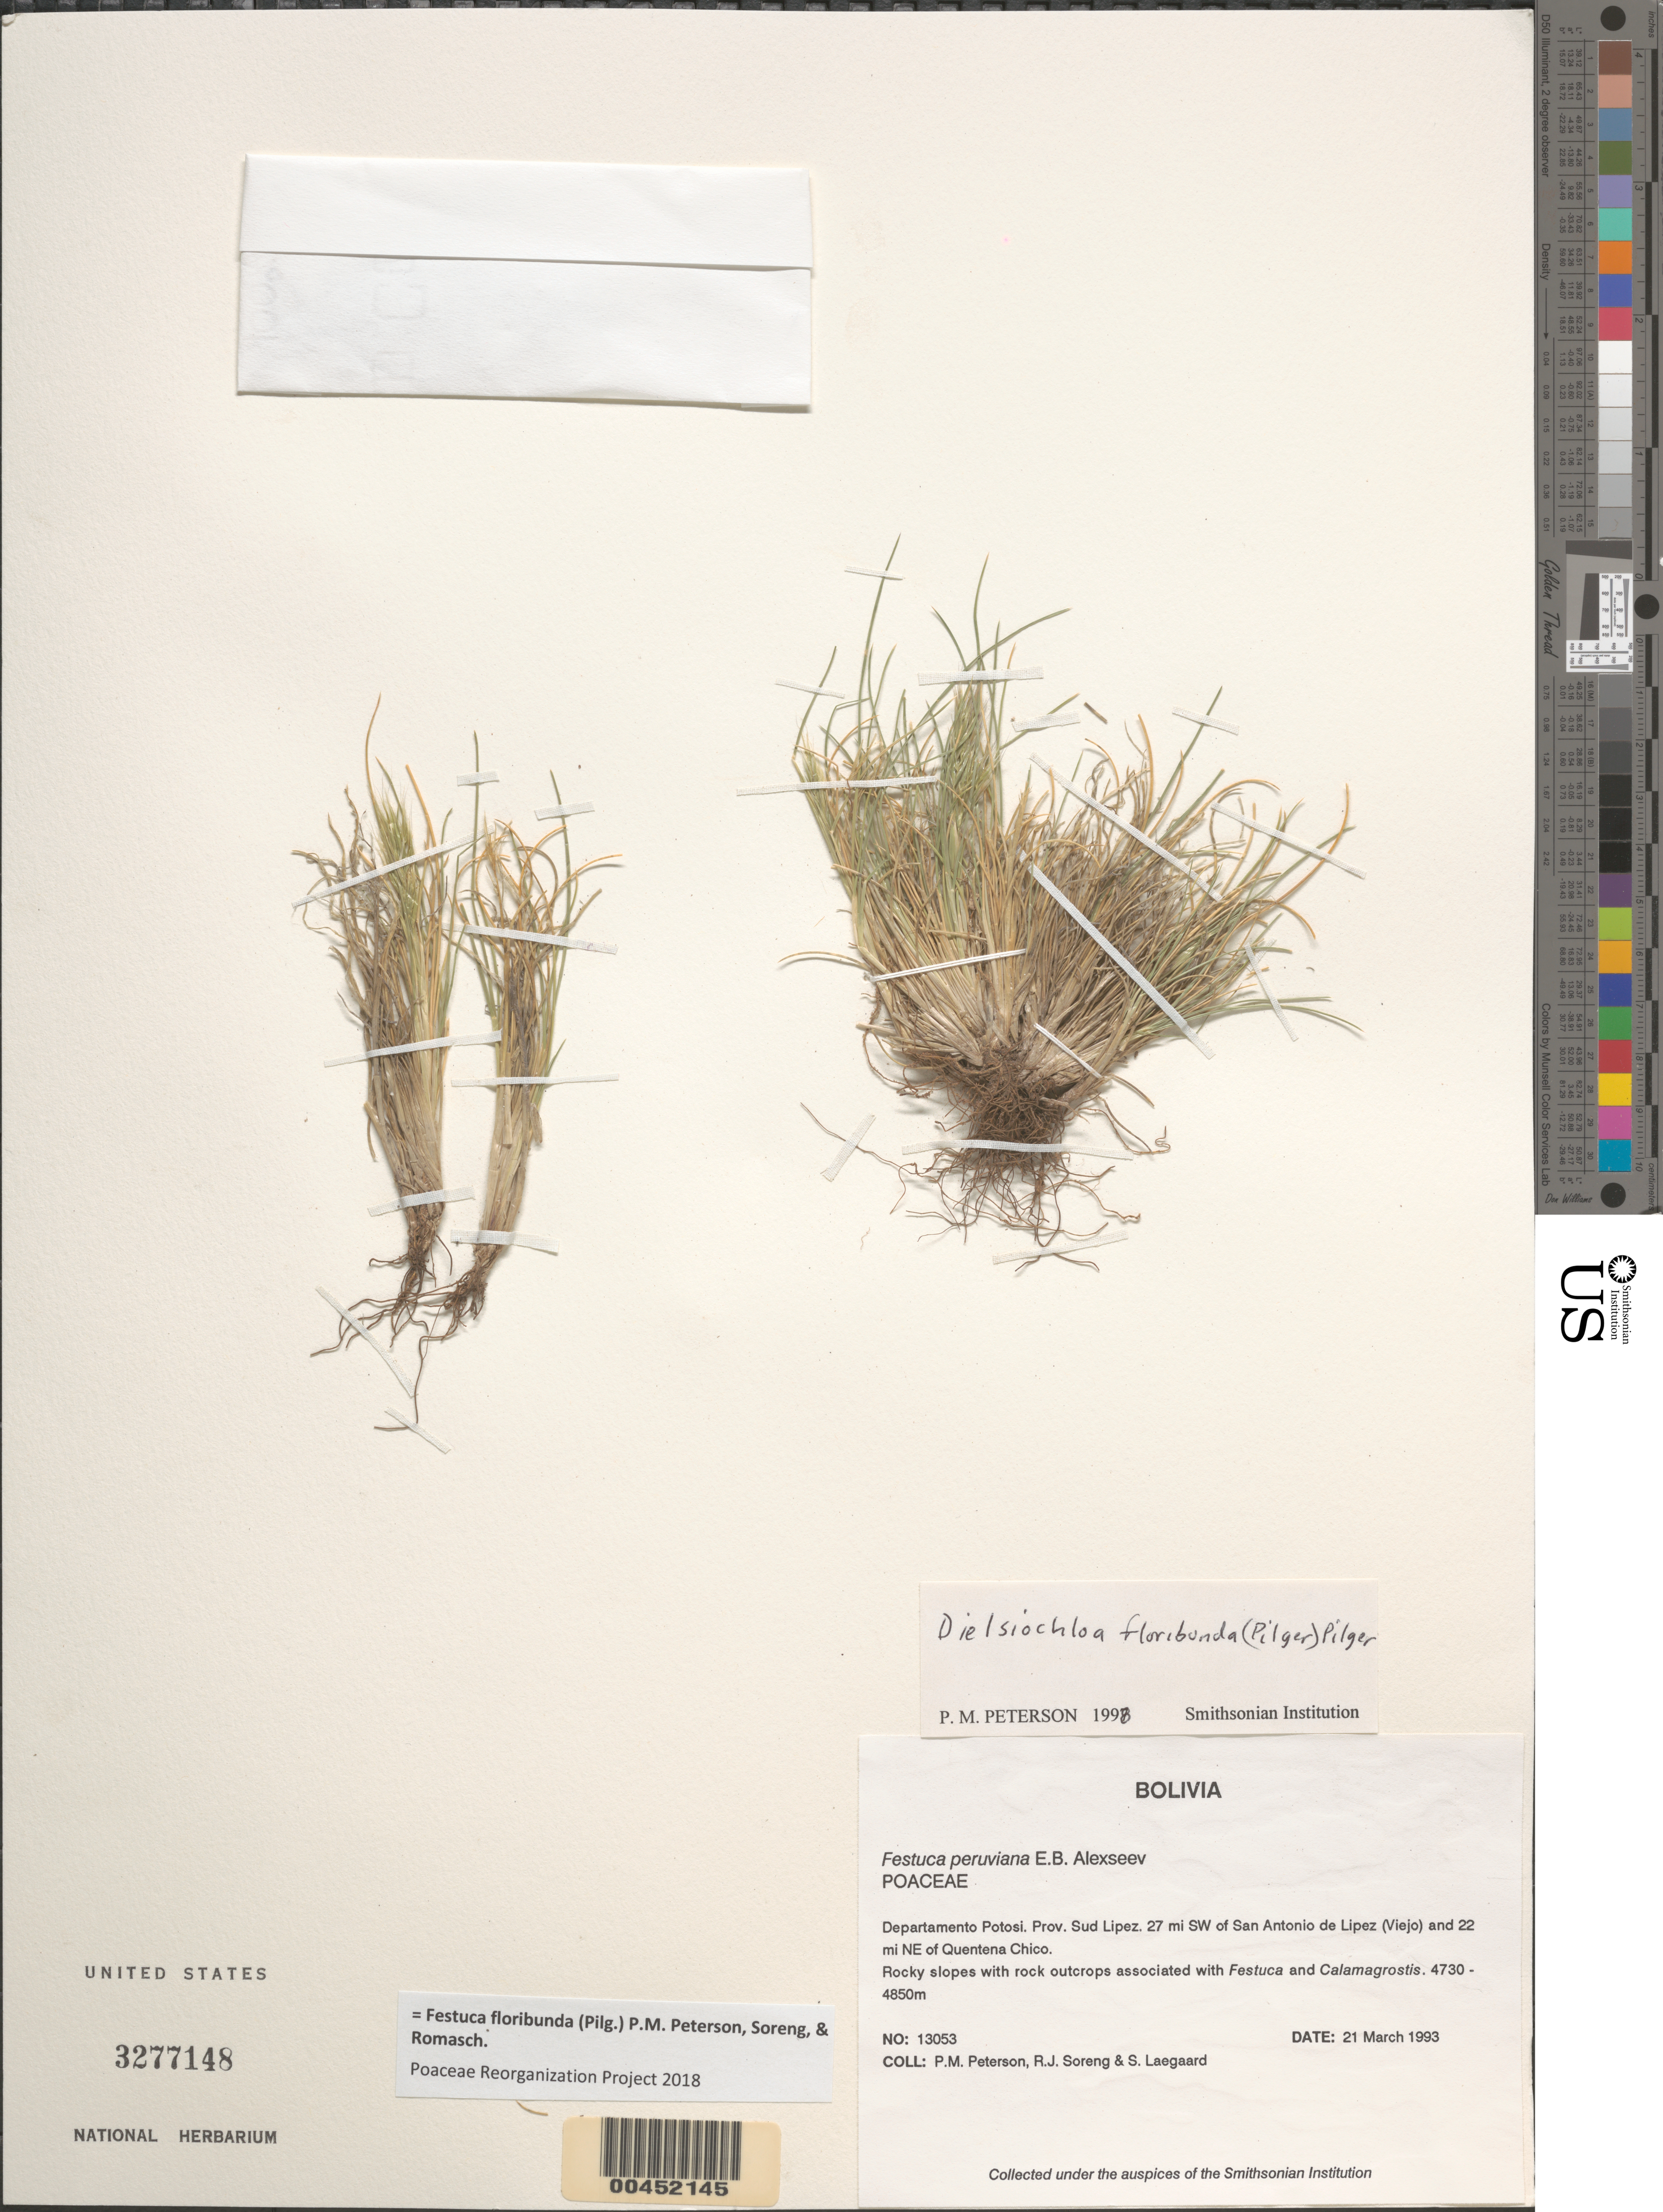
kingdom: Plantae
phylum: Tracheophyta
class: Liliopsida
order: Poales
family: Poaceae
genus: Festuca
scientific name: Festuca floribunda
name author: (Pilg.) P.M. Peterson et al.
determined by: Poaceae Reorganization Project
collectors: P. M. Peterson, R. J. Soreng & S. Lægaard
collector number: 13053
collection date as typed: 21 Mar 1993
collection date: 1993-03-21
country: Bolivia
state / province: Potosí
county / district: Sud Lípez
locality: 27 mi SW of San Antonia de Lipez (Viejo) and 22 mi NE of Quentena Chico.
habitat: Rocky slopes with rock outcrops associated with Festuca and Calamagrostis.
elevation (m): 4730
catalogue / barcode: US 3277148